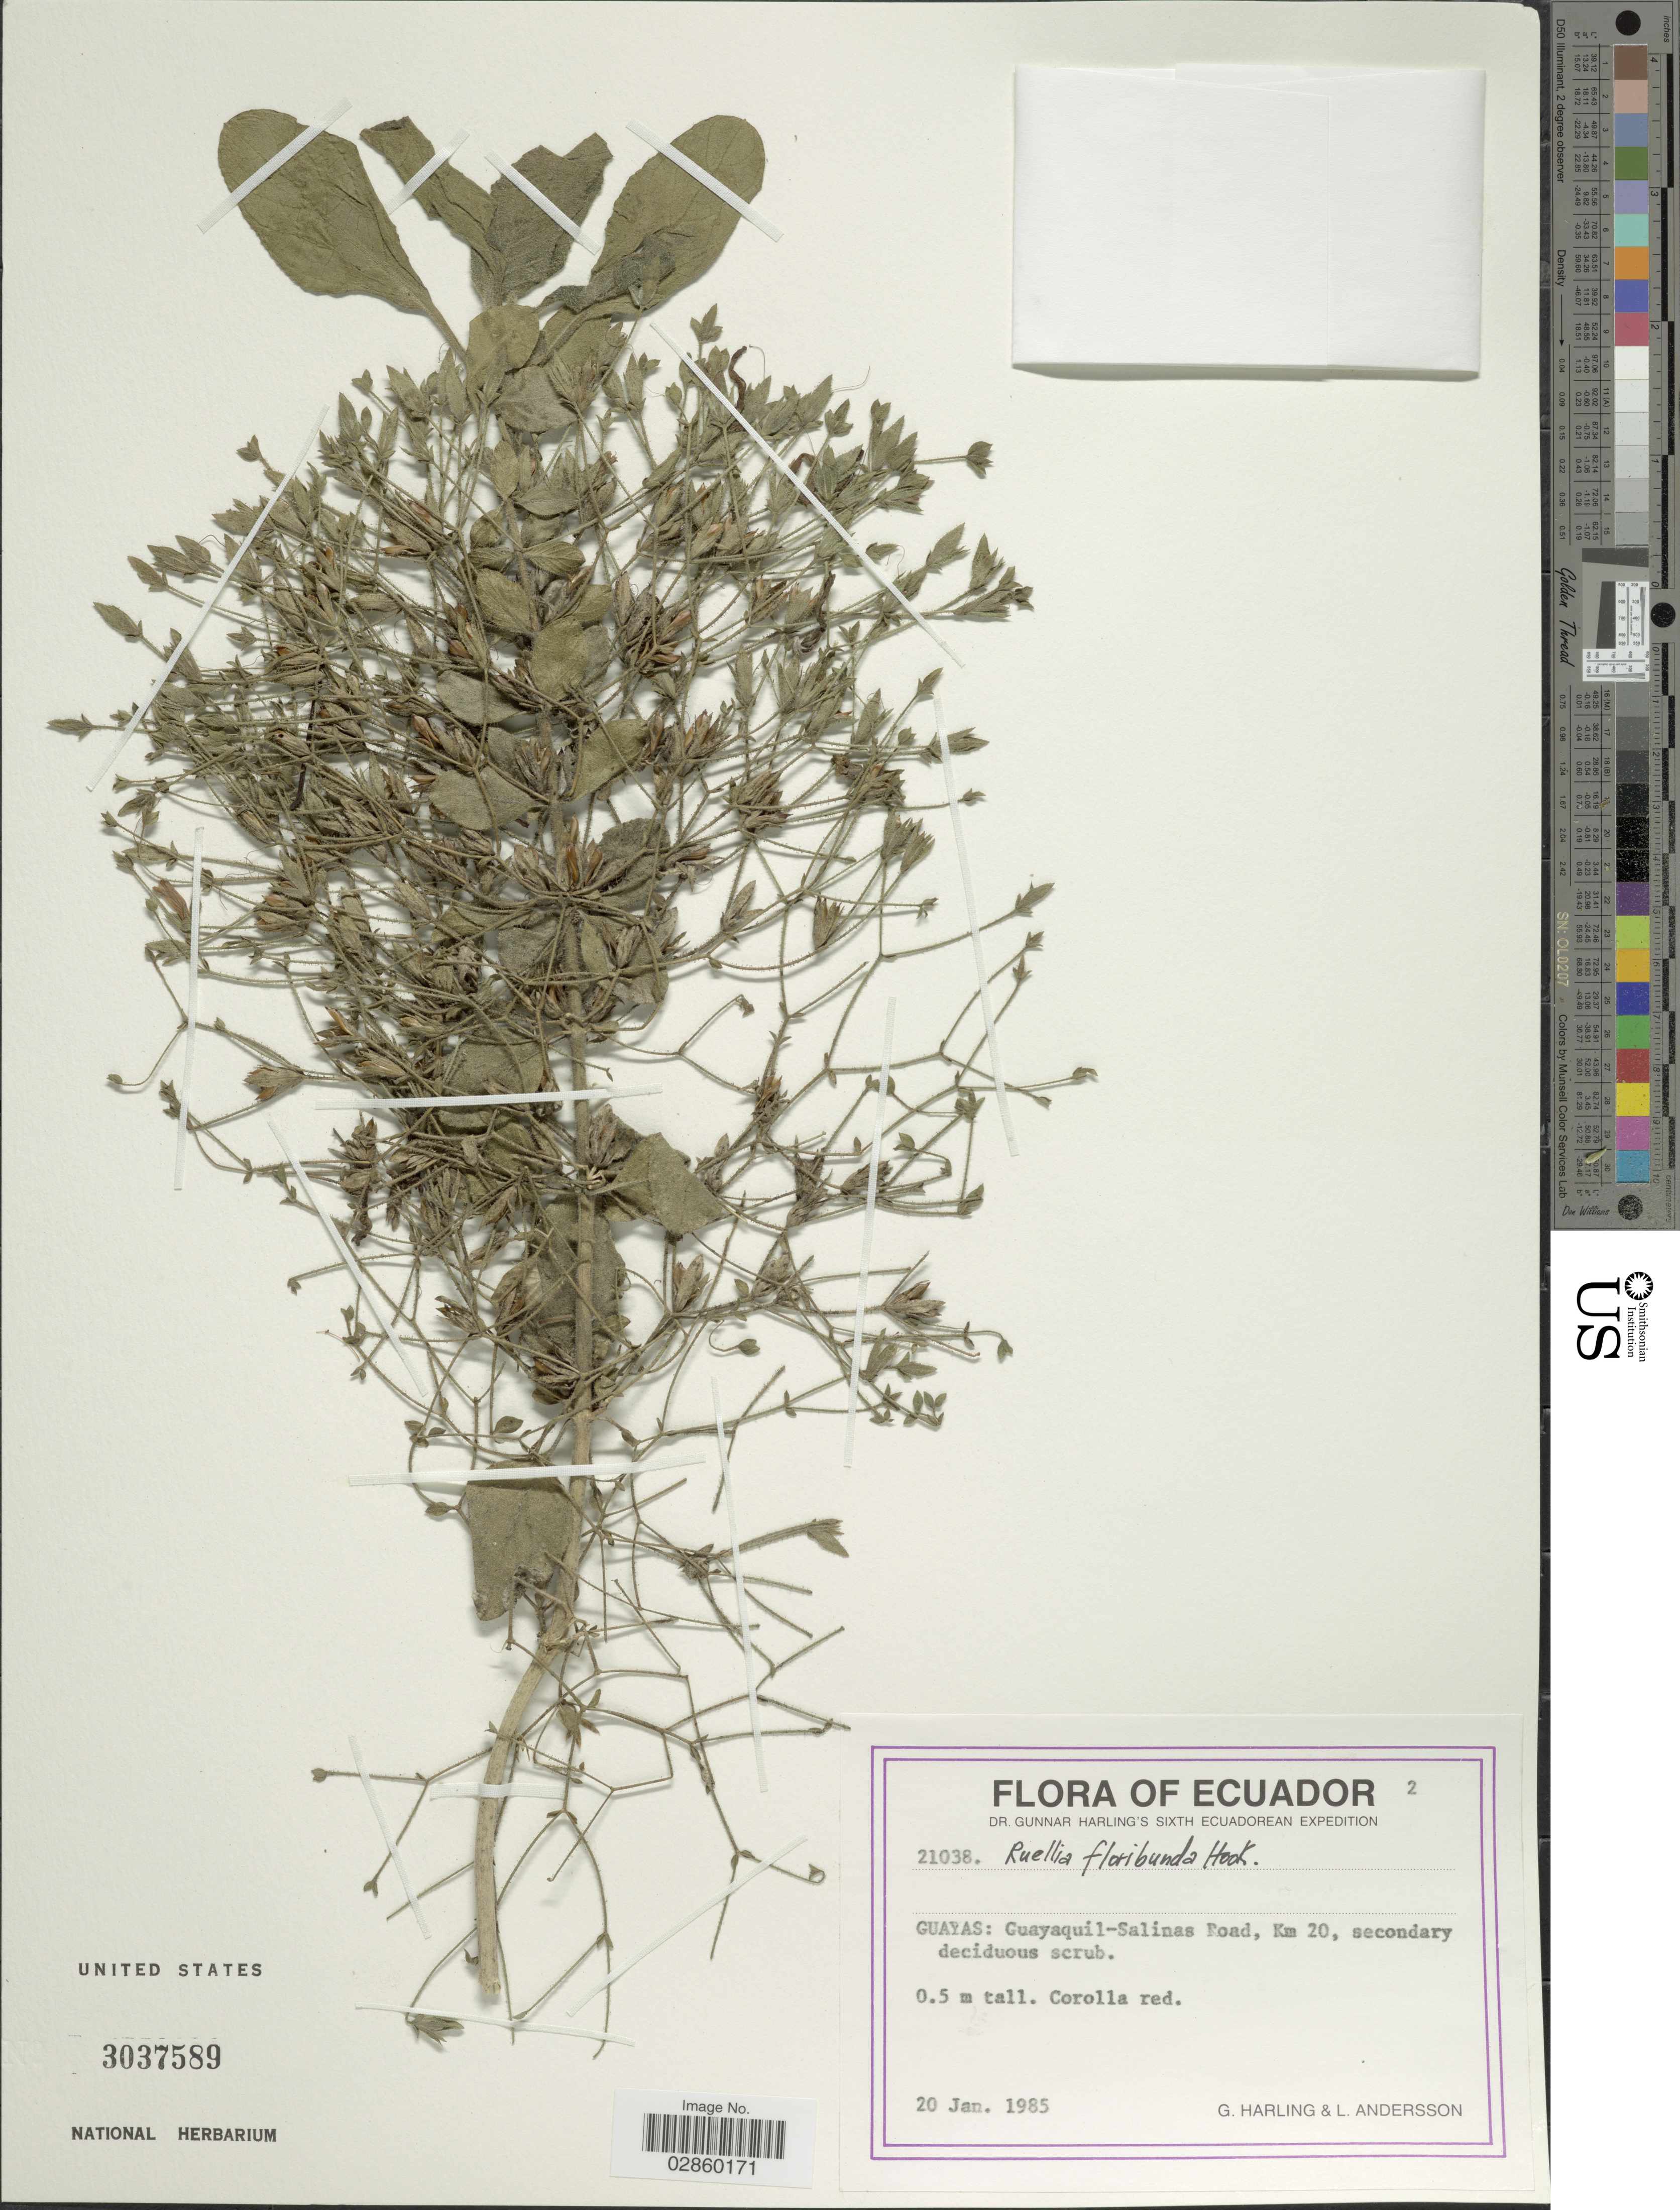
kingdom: Plantae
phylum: Tracheophyta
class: Magnoliopsida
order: Lamiales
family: Acanthaceae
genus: Ruellia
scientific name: Ruellia floribunda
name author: Hook.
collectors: G. Harling & L. Andersson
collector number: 21038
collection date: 1985-01-20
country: Ecuador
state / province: Guayas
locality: Guayaquil-Salinas Road, Km 20.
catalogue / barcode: US 3037589